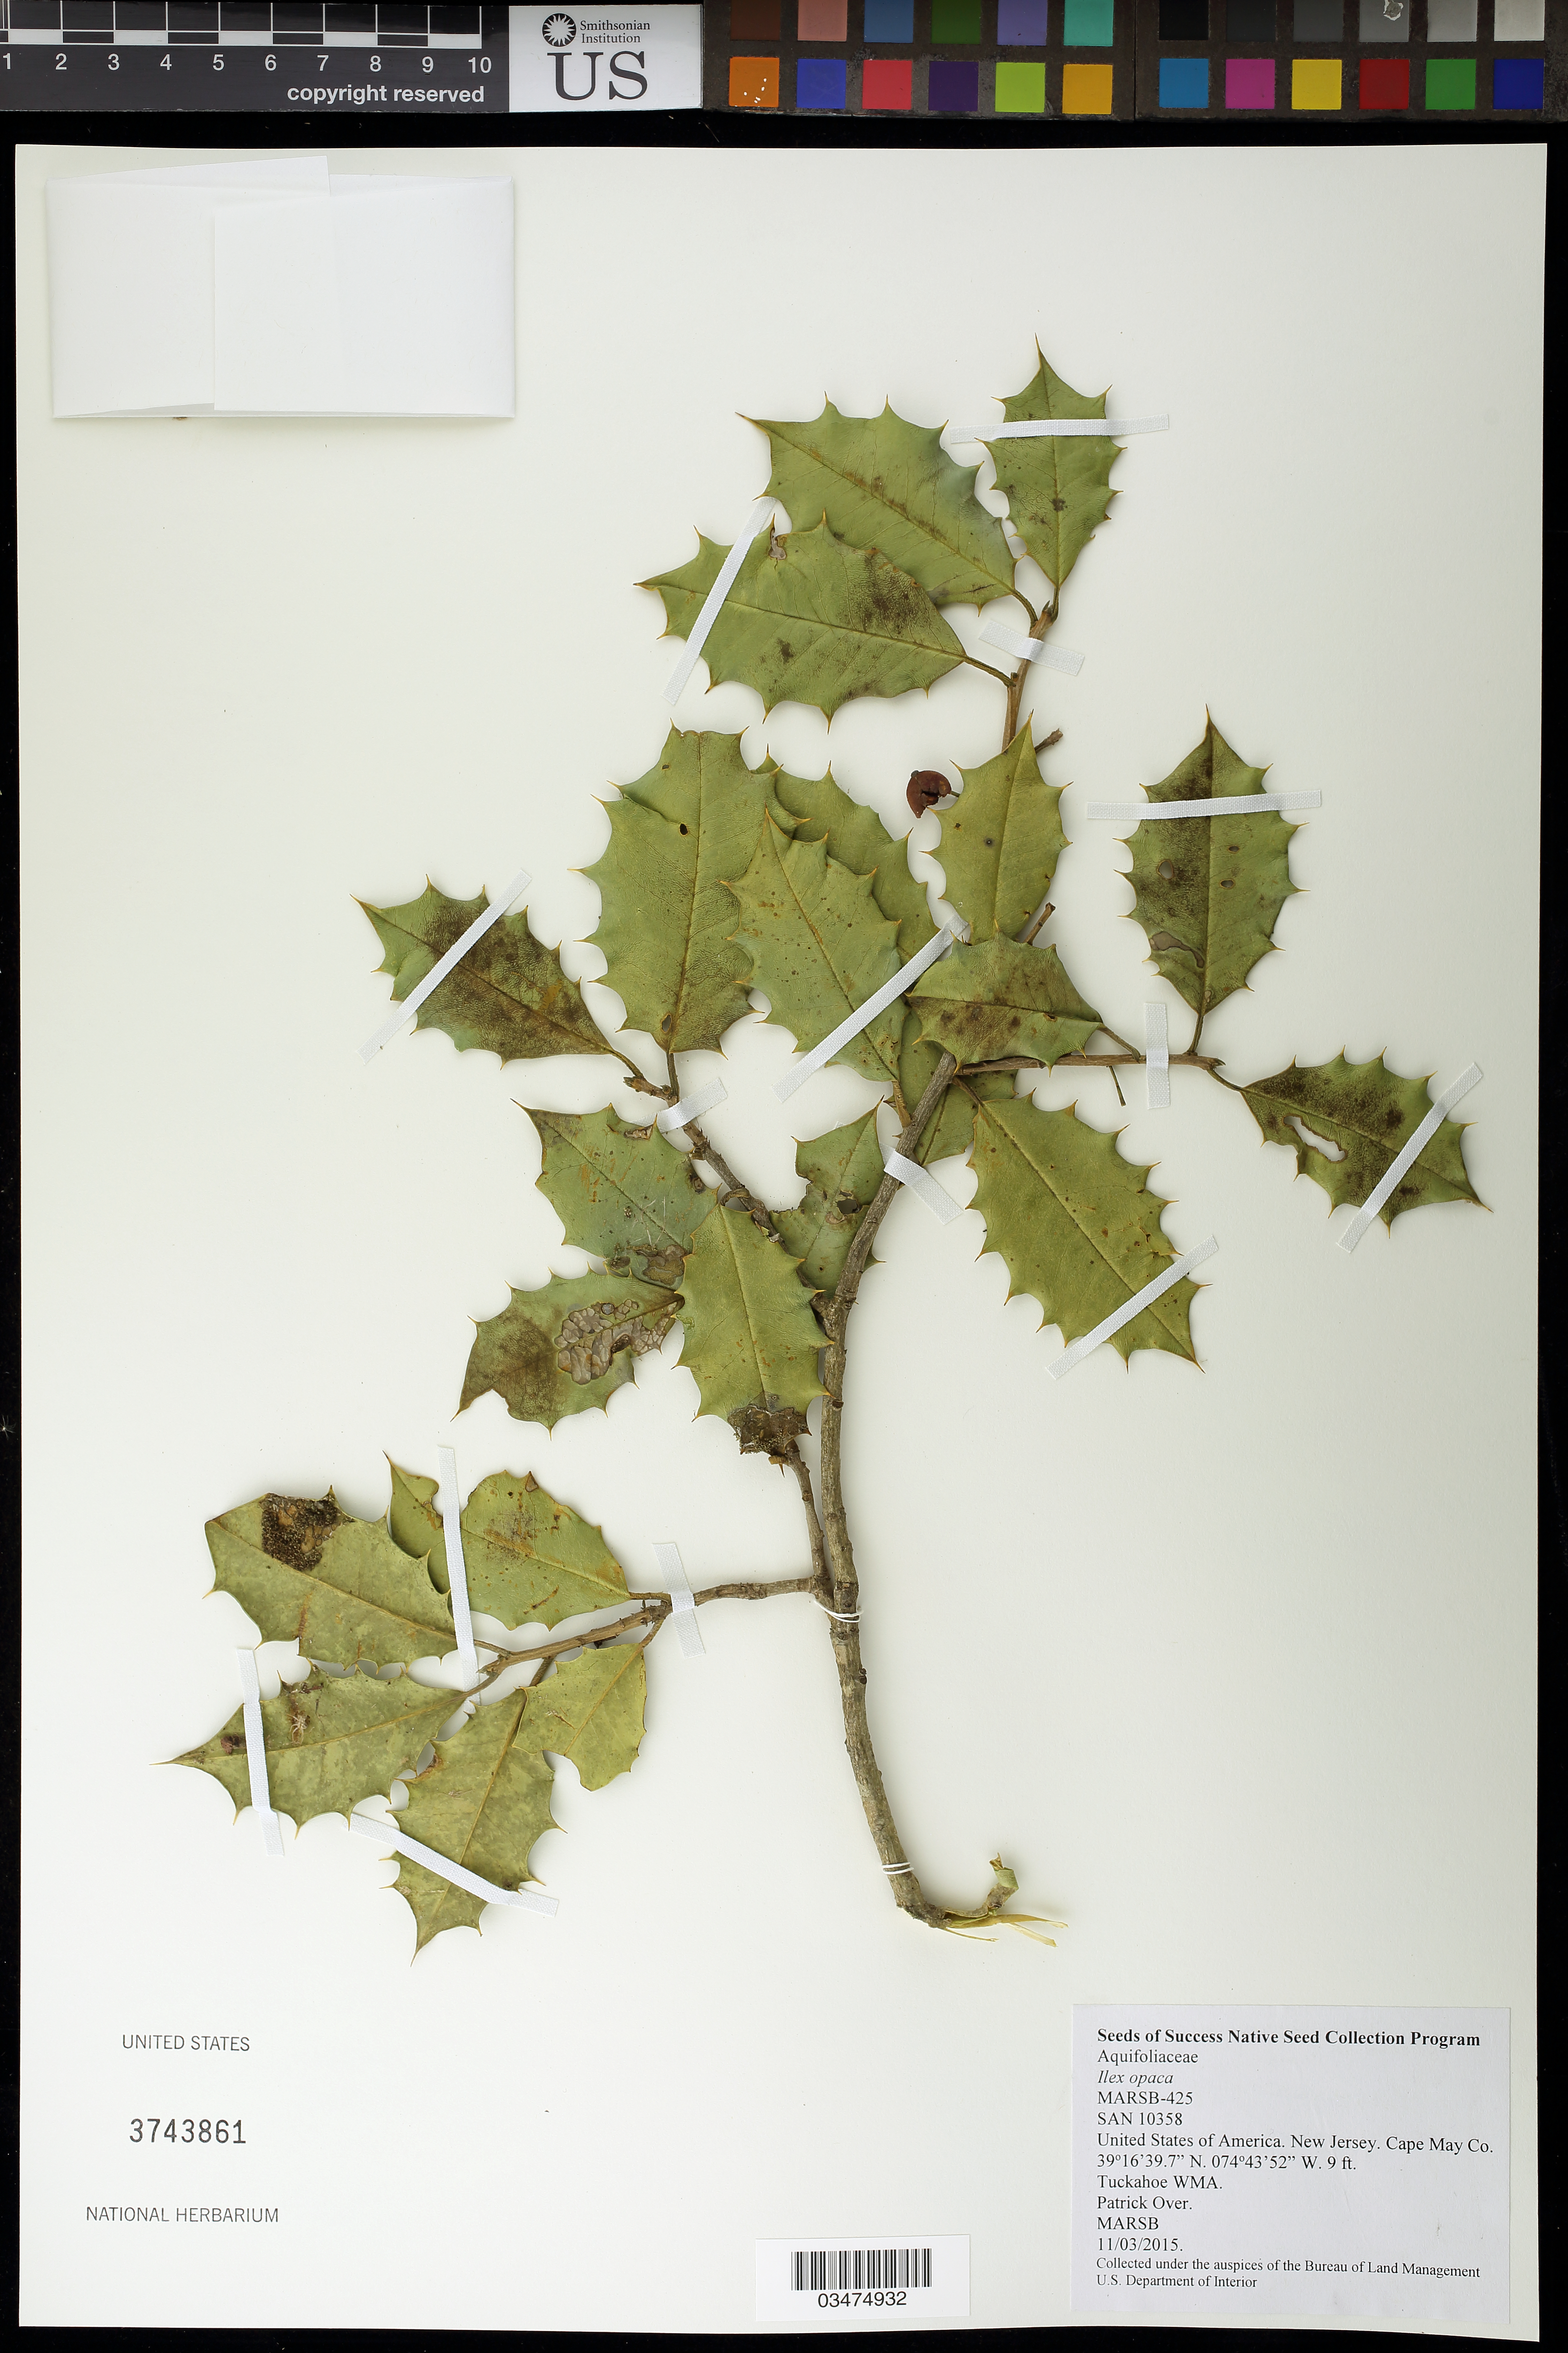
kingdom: Plantae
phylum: Tracheophyta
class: Magnoliopsida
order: Aquifoliales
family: Aquifoliaceae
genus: Ilex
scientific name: Ilex opaca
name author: Aiton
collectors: P. Over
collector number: MARSB-425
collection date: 2015-11-03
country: United States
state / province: New Jersey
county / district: Cape May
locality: Tuckahoe Wildlife Management Area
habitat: Pitch pine lowland swamp forest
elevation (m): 3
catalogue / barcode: US 3743861